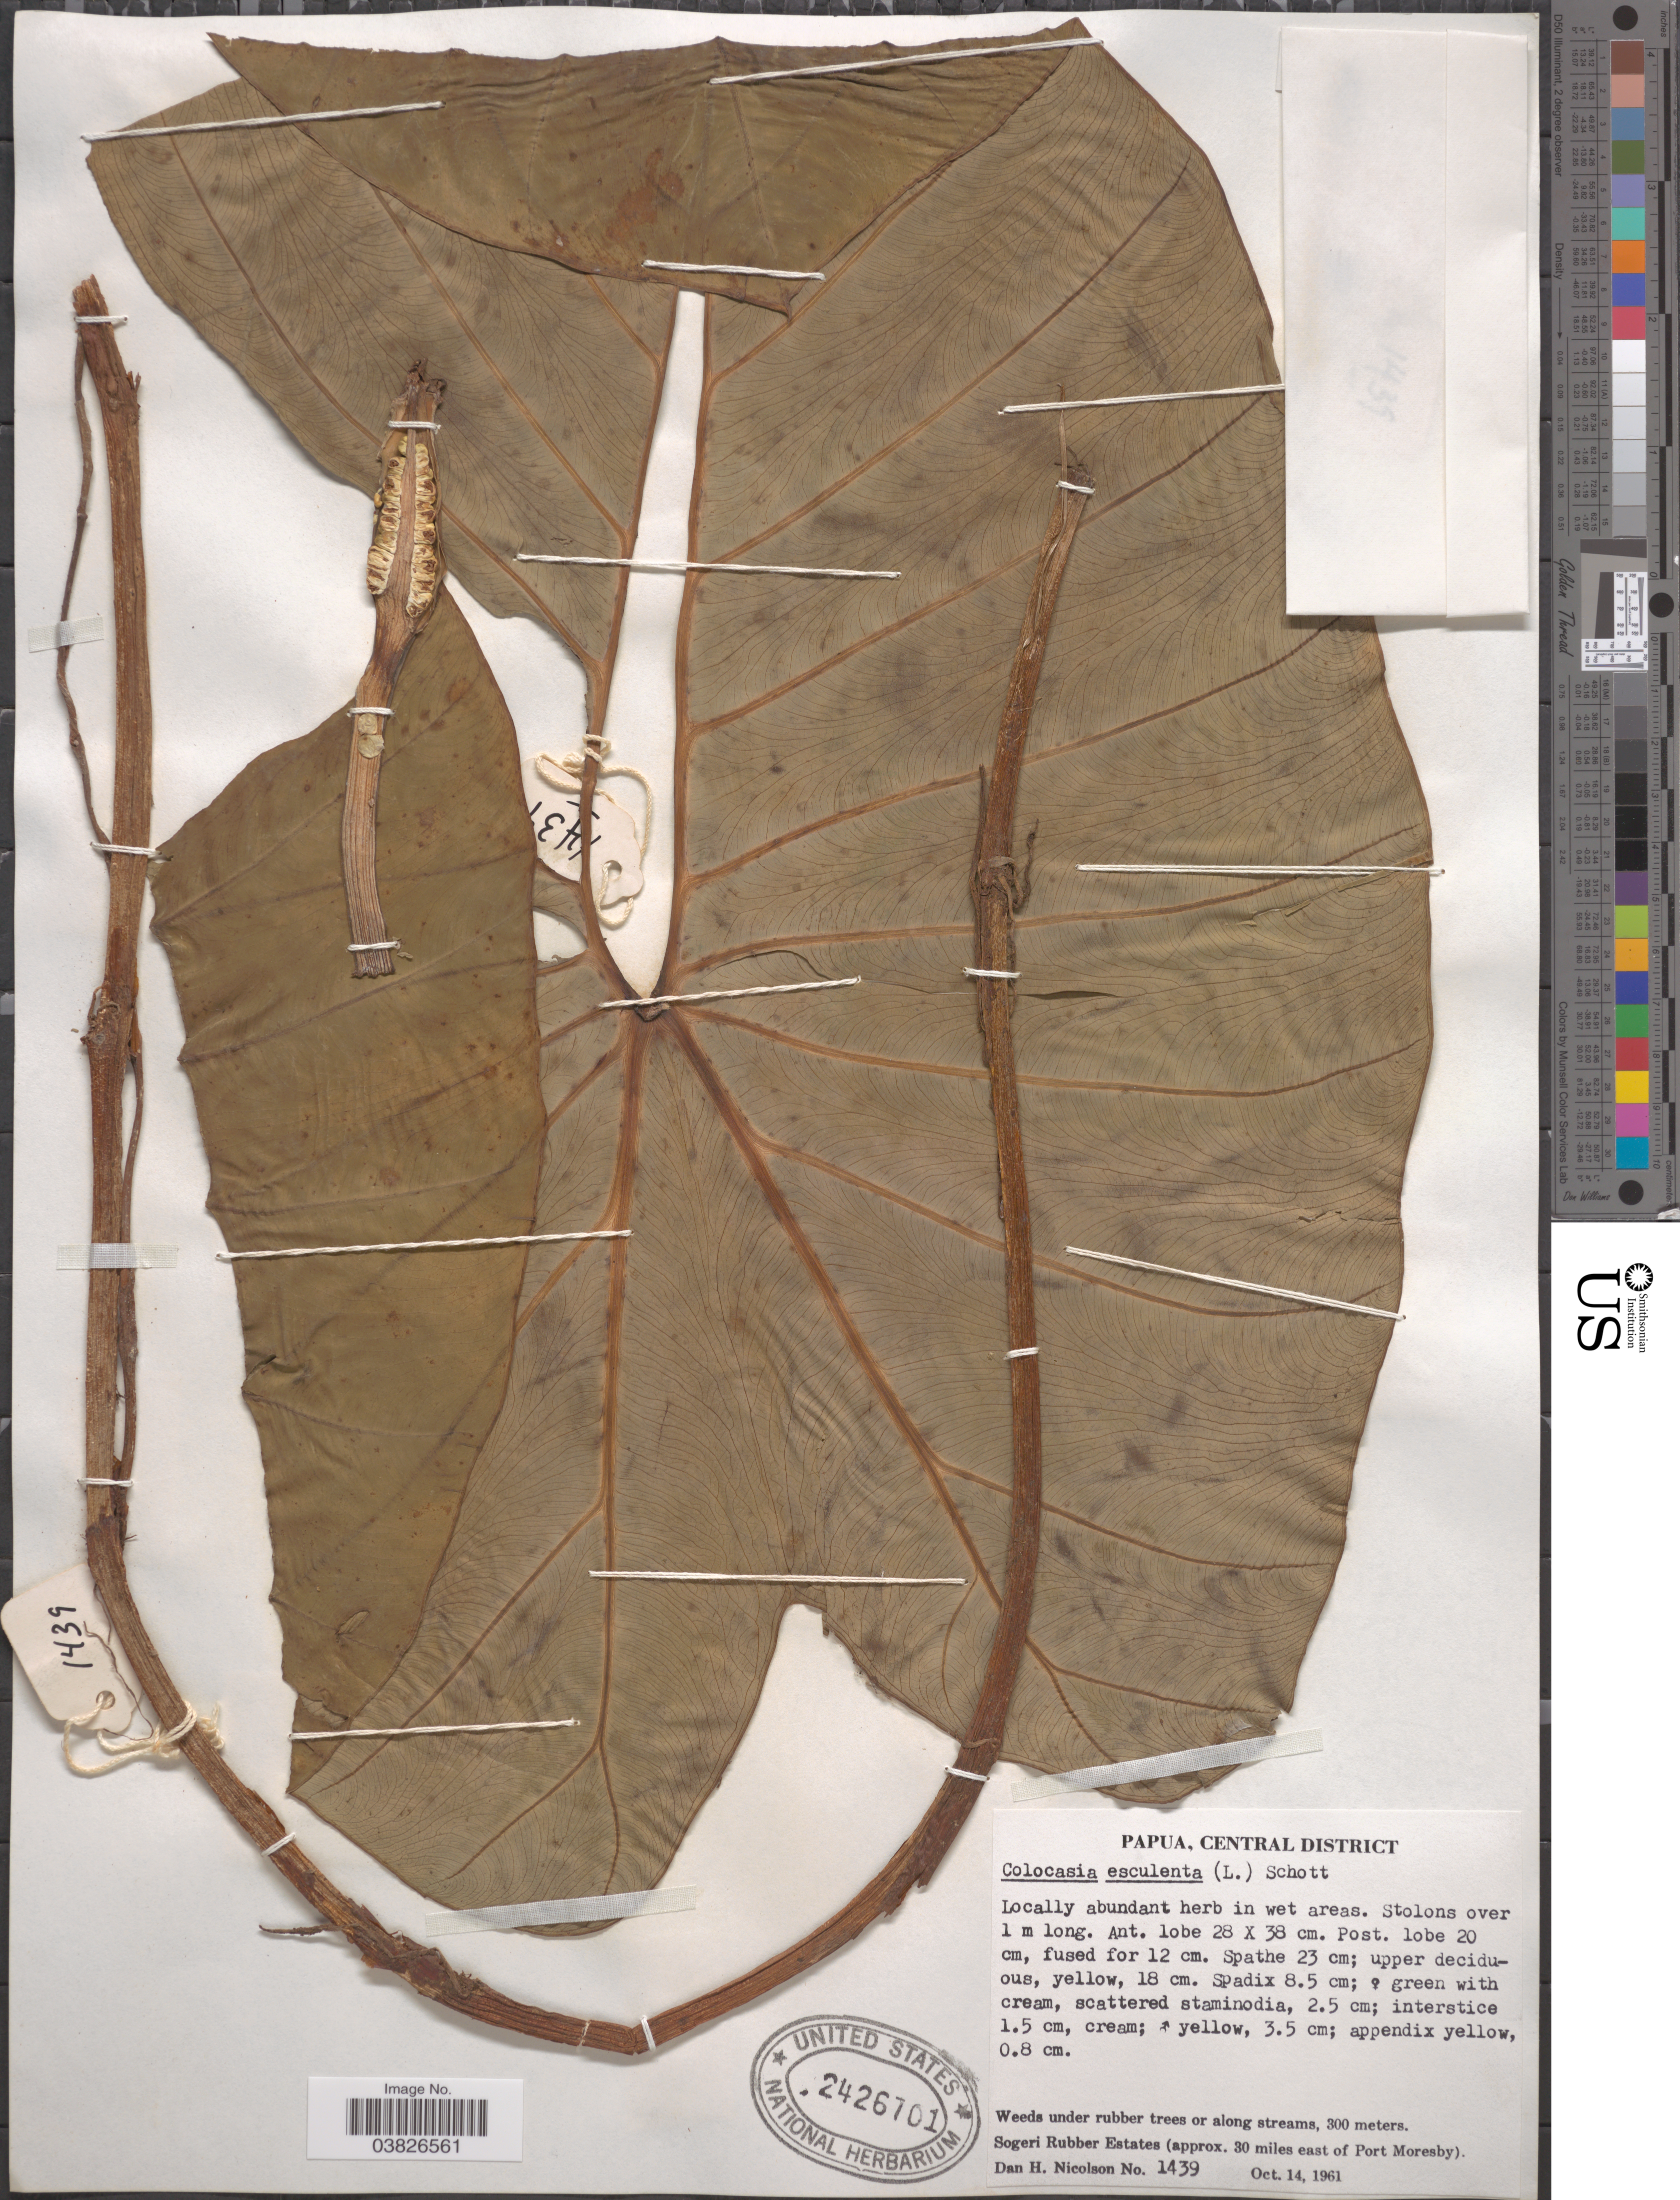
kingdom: Plantae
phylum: Tracheophyta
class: Liliopsida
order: Alismatales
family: Araceae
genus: Colocasia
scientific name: Colocasia esculenta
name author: (L.) Schott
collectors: D. H. Nicolson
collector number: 1439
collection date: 1961-10-14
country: Papua New Guinea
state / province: Central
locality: Papua, Central District. Sogeri Rubber Estates (approx. 30 miles east of Port Moresby).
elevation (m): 300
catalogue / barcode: US 2426701